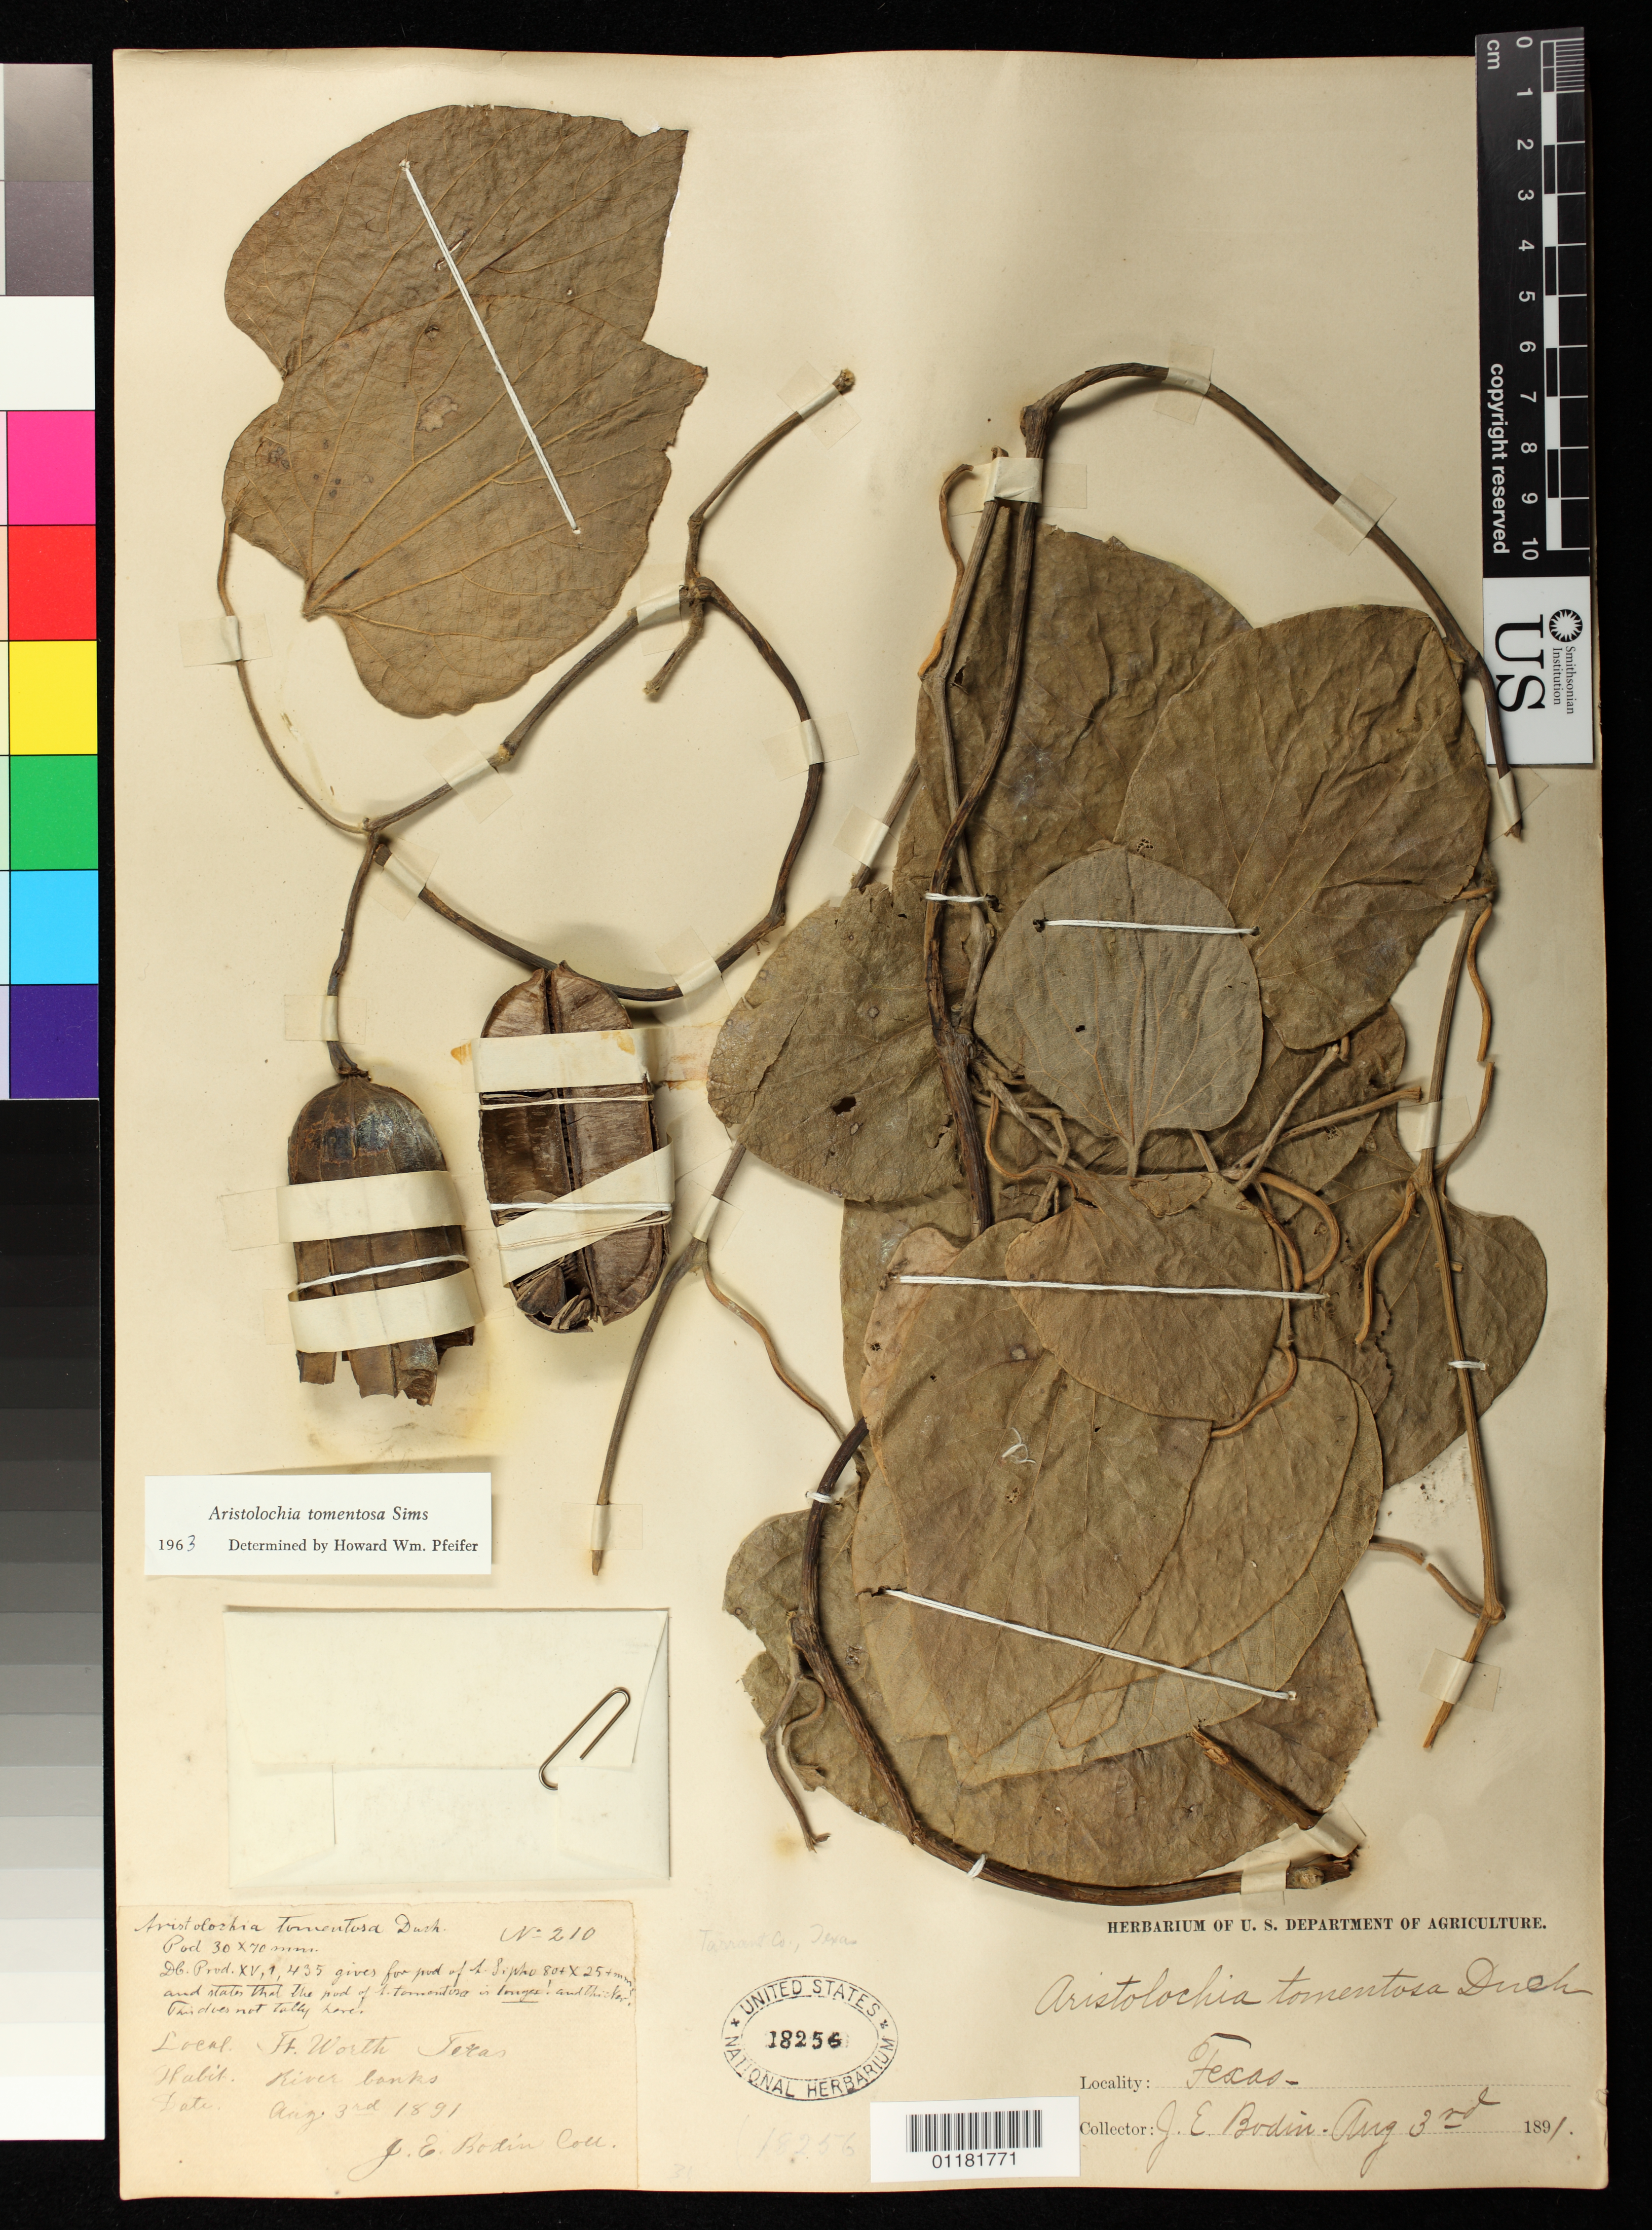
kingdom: Plantae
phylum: Tracheophyta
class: Magnoliopsida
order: Piperales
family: Aristolochiaceae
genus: Aristolochia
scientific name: Aristolochia tomentosa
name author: Sims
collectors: J. E. Bodin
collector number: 210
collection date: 1891-08-03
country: United States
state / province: Texas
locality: Ft. Worth River banks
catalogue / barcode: US 18256